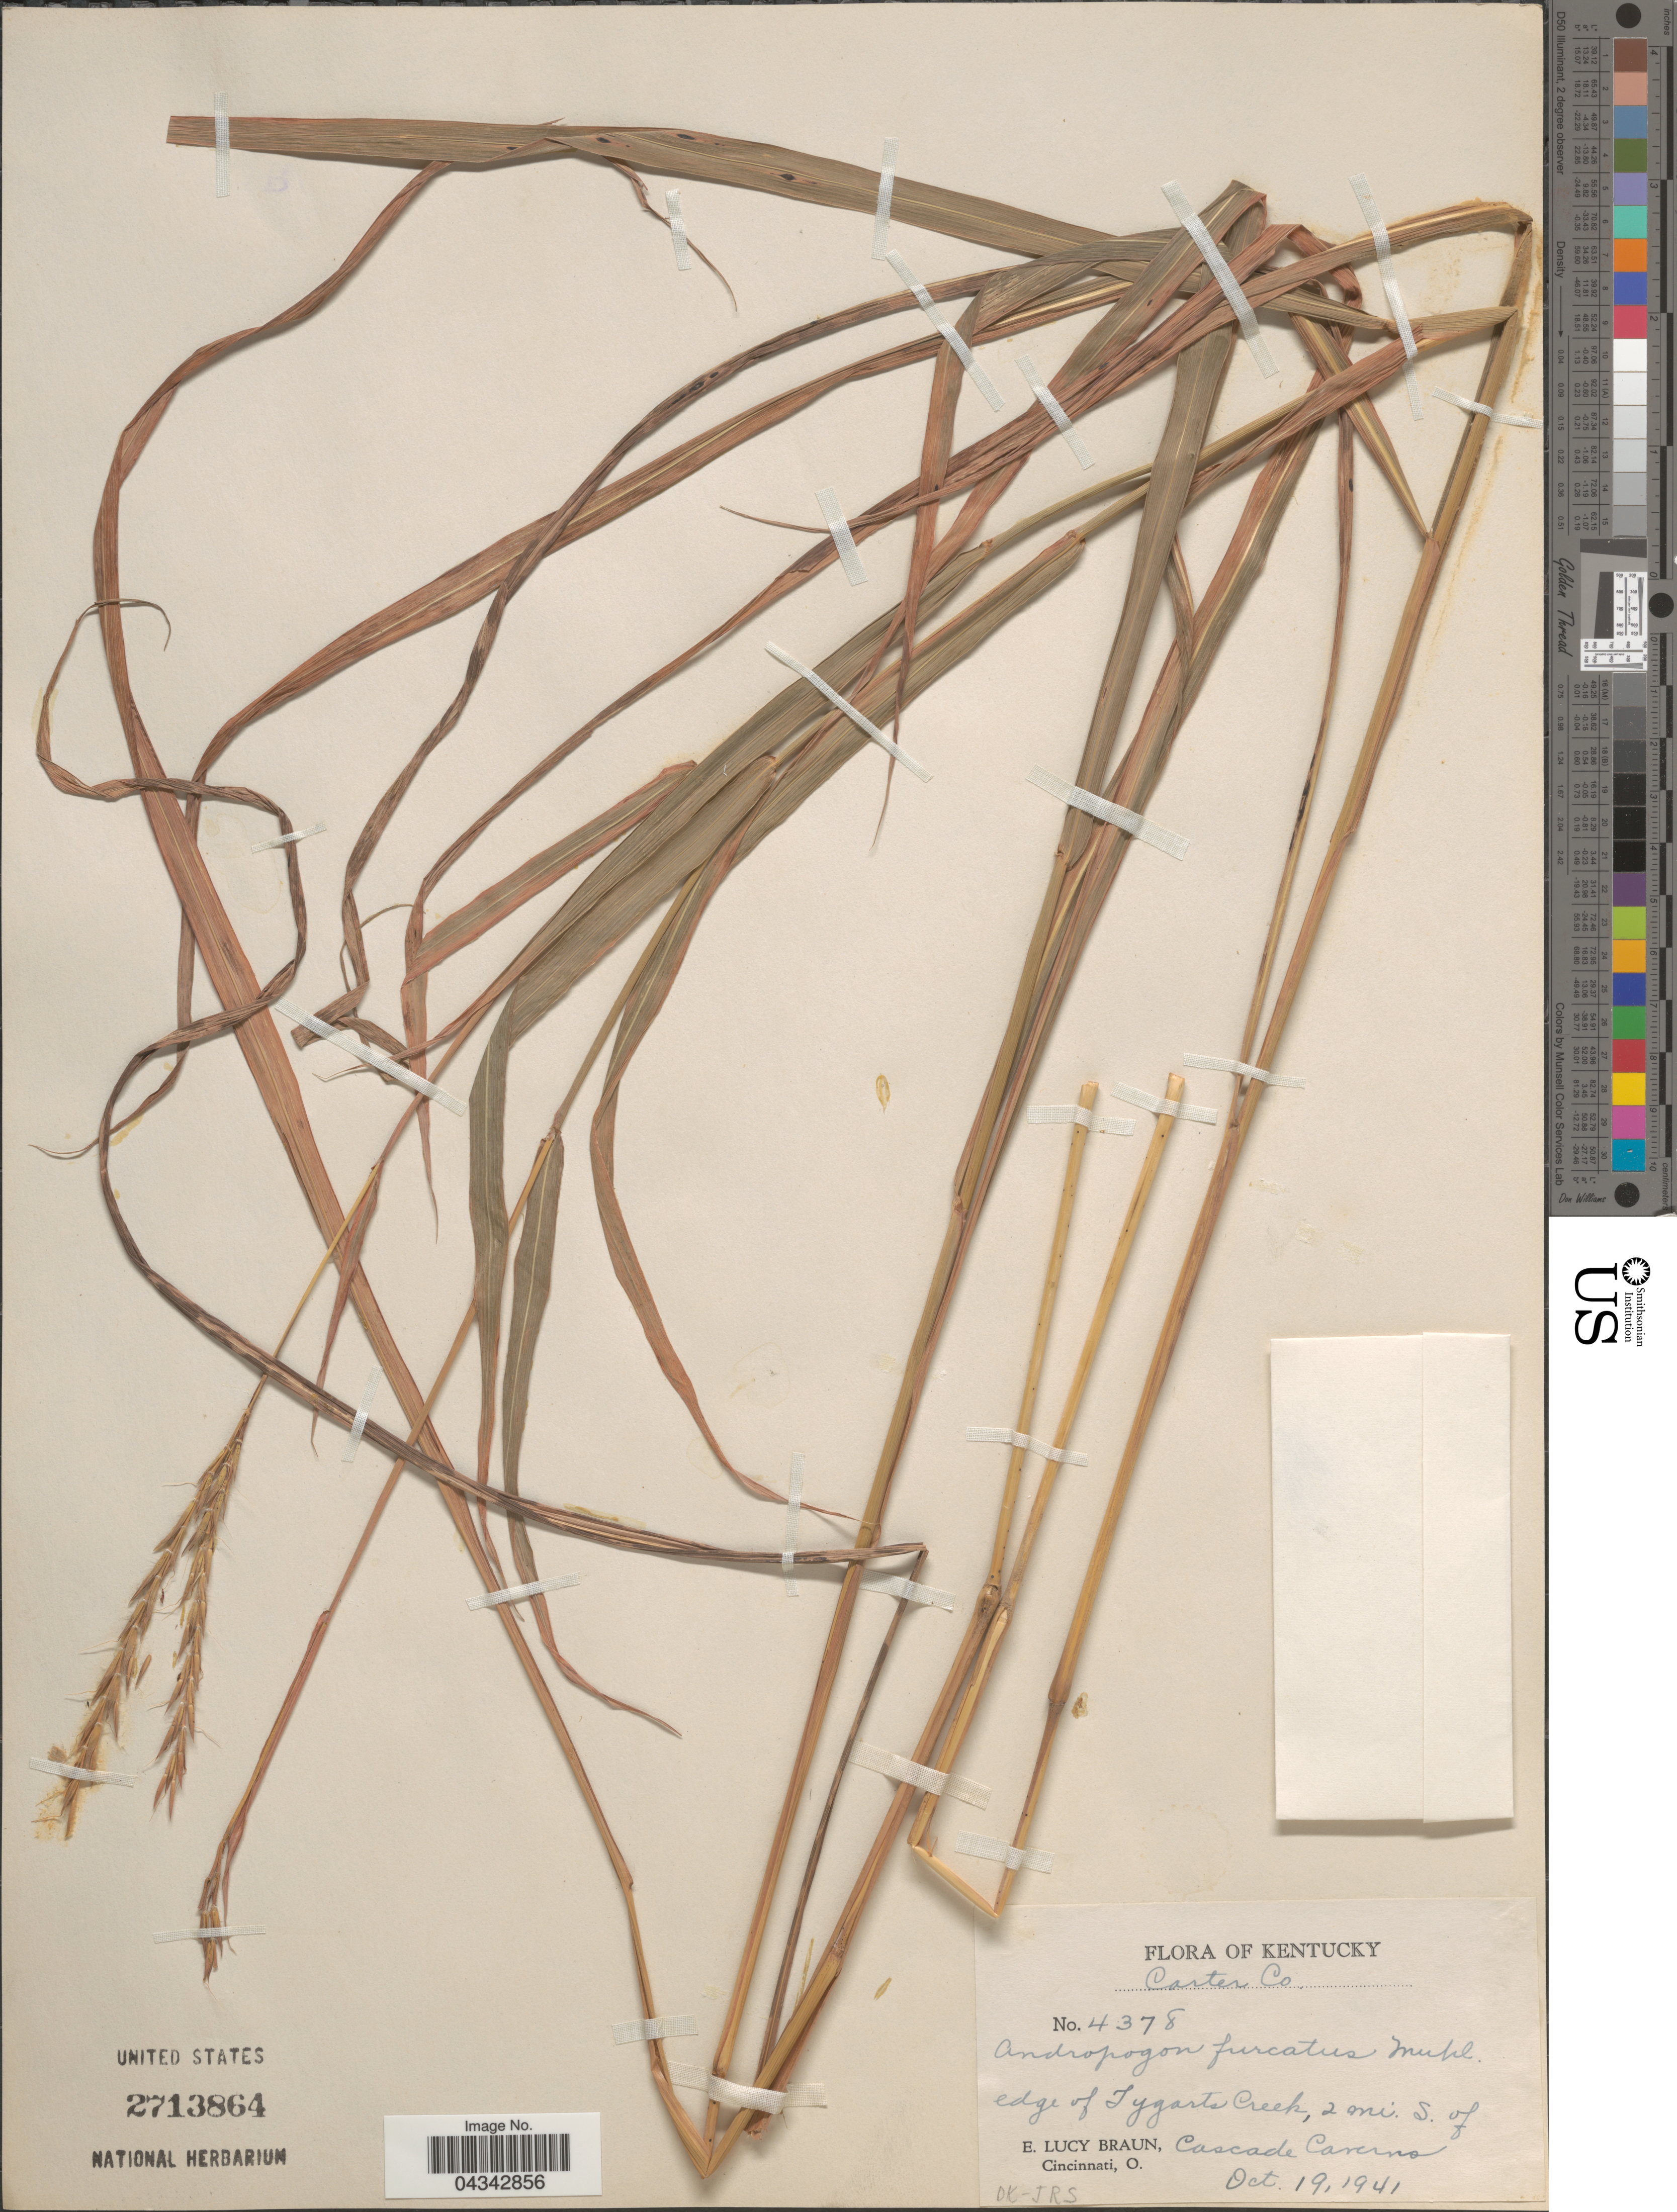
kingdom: Plantae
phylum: Tracheophyta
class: Liliopsida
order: Poales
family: Poaceae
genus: Andropogon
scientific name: Andropogon gerardii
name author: Vitman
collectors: E. L. Braun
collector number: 4378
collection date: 1941-10-19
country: United States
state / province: Kentucky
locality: Carter Co. Edge of Tygarts Creek, 2 mi. S. of Cascade Caverns.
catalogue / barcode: US 2713864